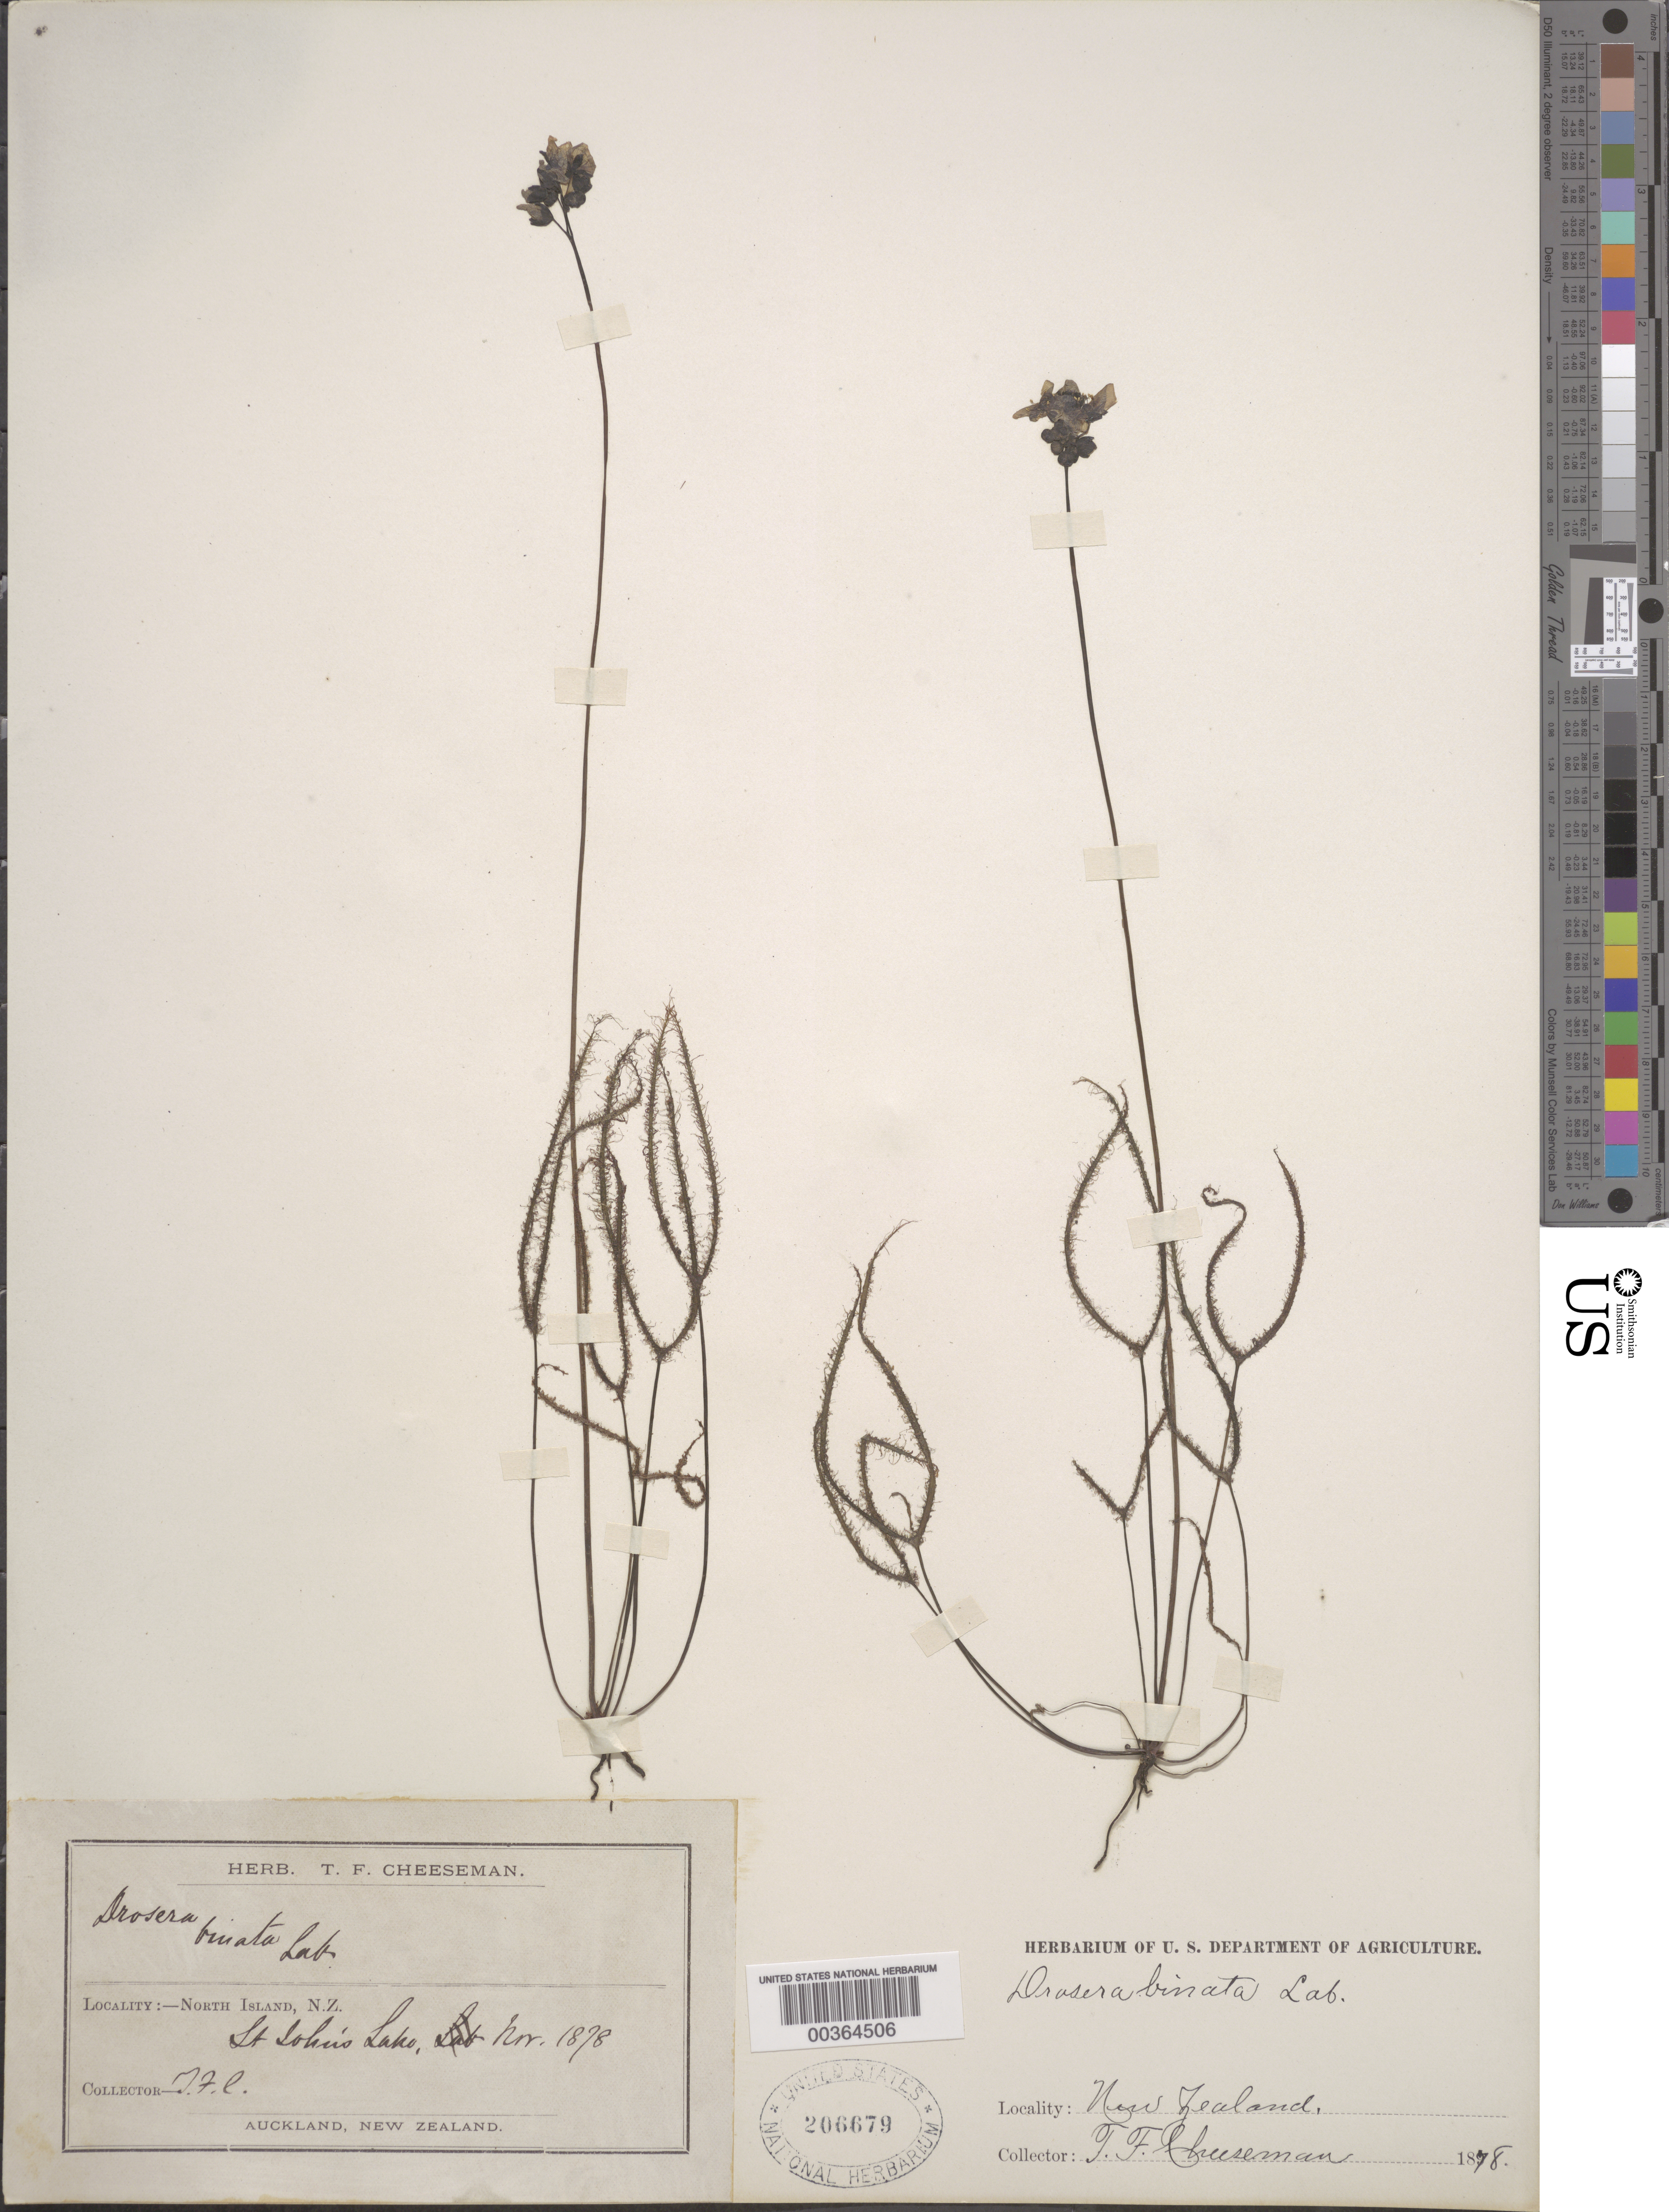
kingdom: Plantae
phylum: Tracheophyta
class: Magnoliopsida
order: Caryophyllales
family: Droseraceae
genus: Drosera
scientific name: Drosera binata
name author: Labill.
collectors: T. F. Cheeseman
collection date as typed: Nov 1878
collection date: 1878-11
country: New Zealand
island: North Island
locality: St. john's lake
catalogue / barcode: US 206679